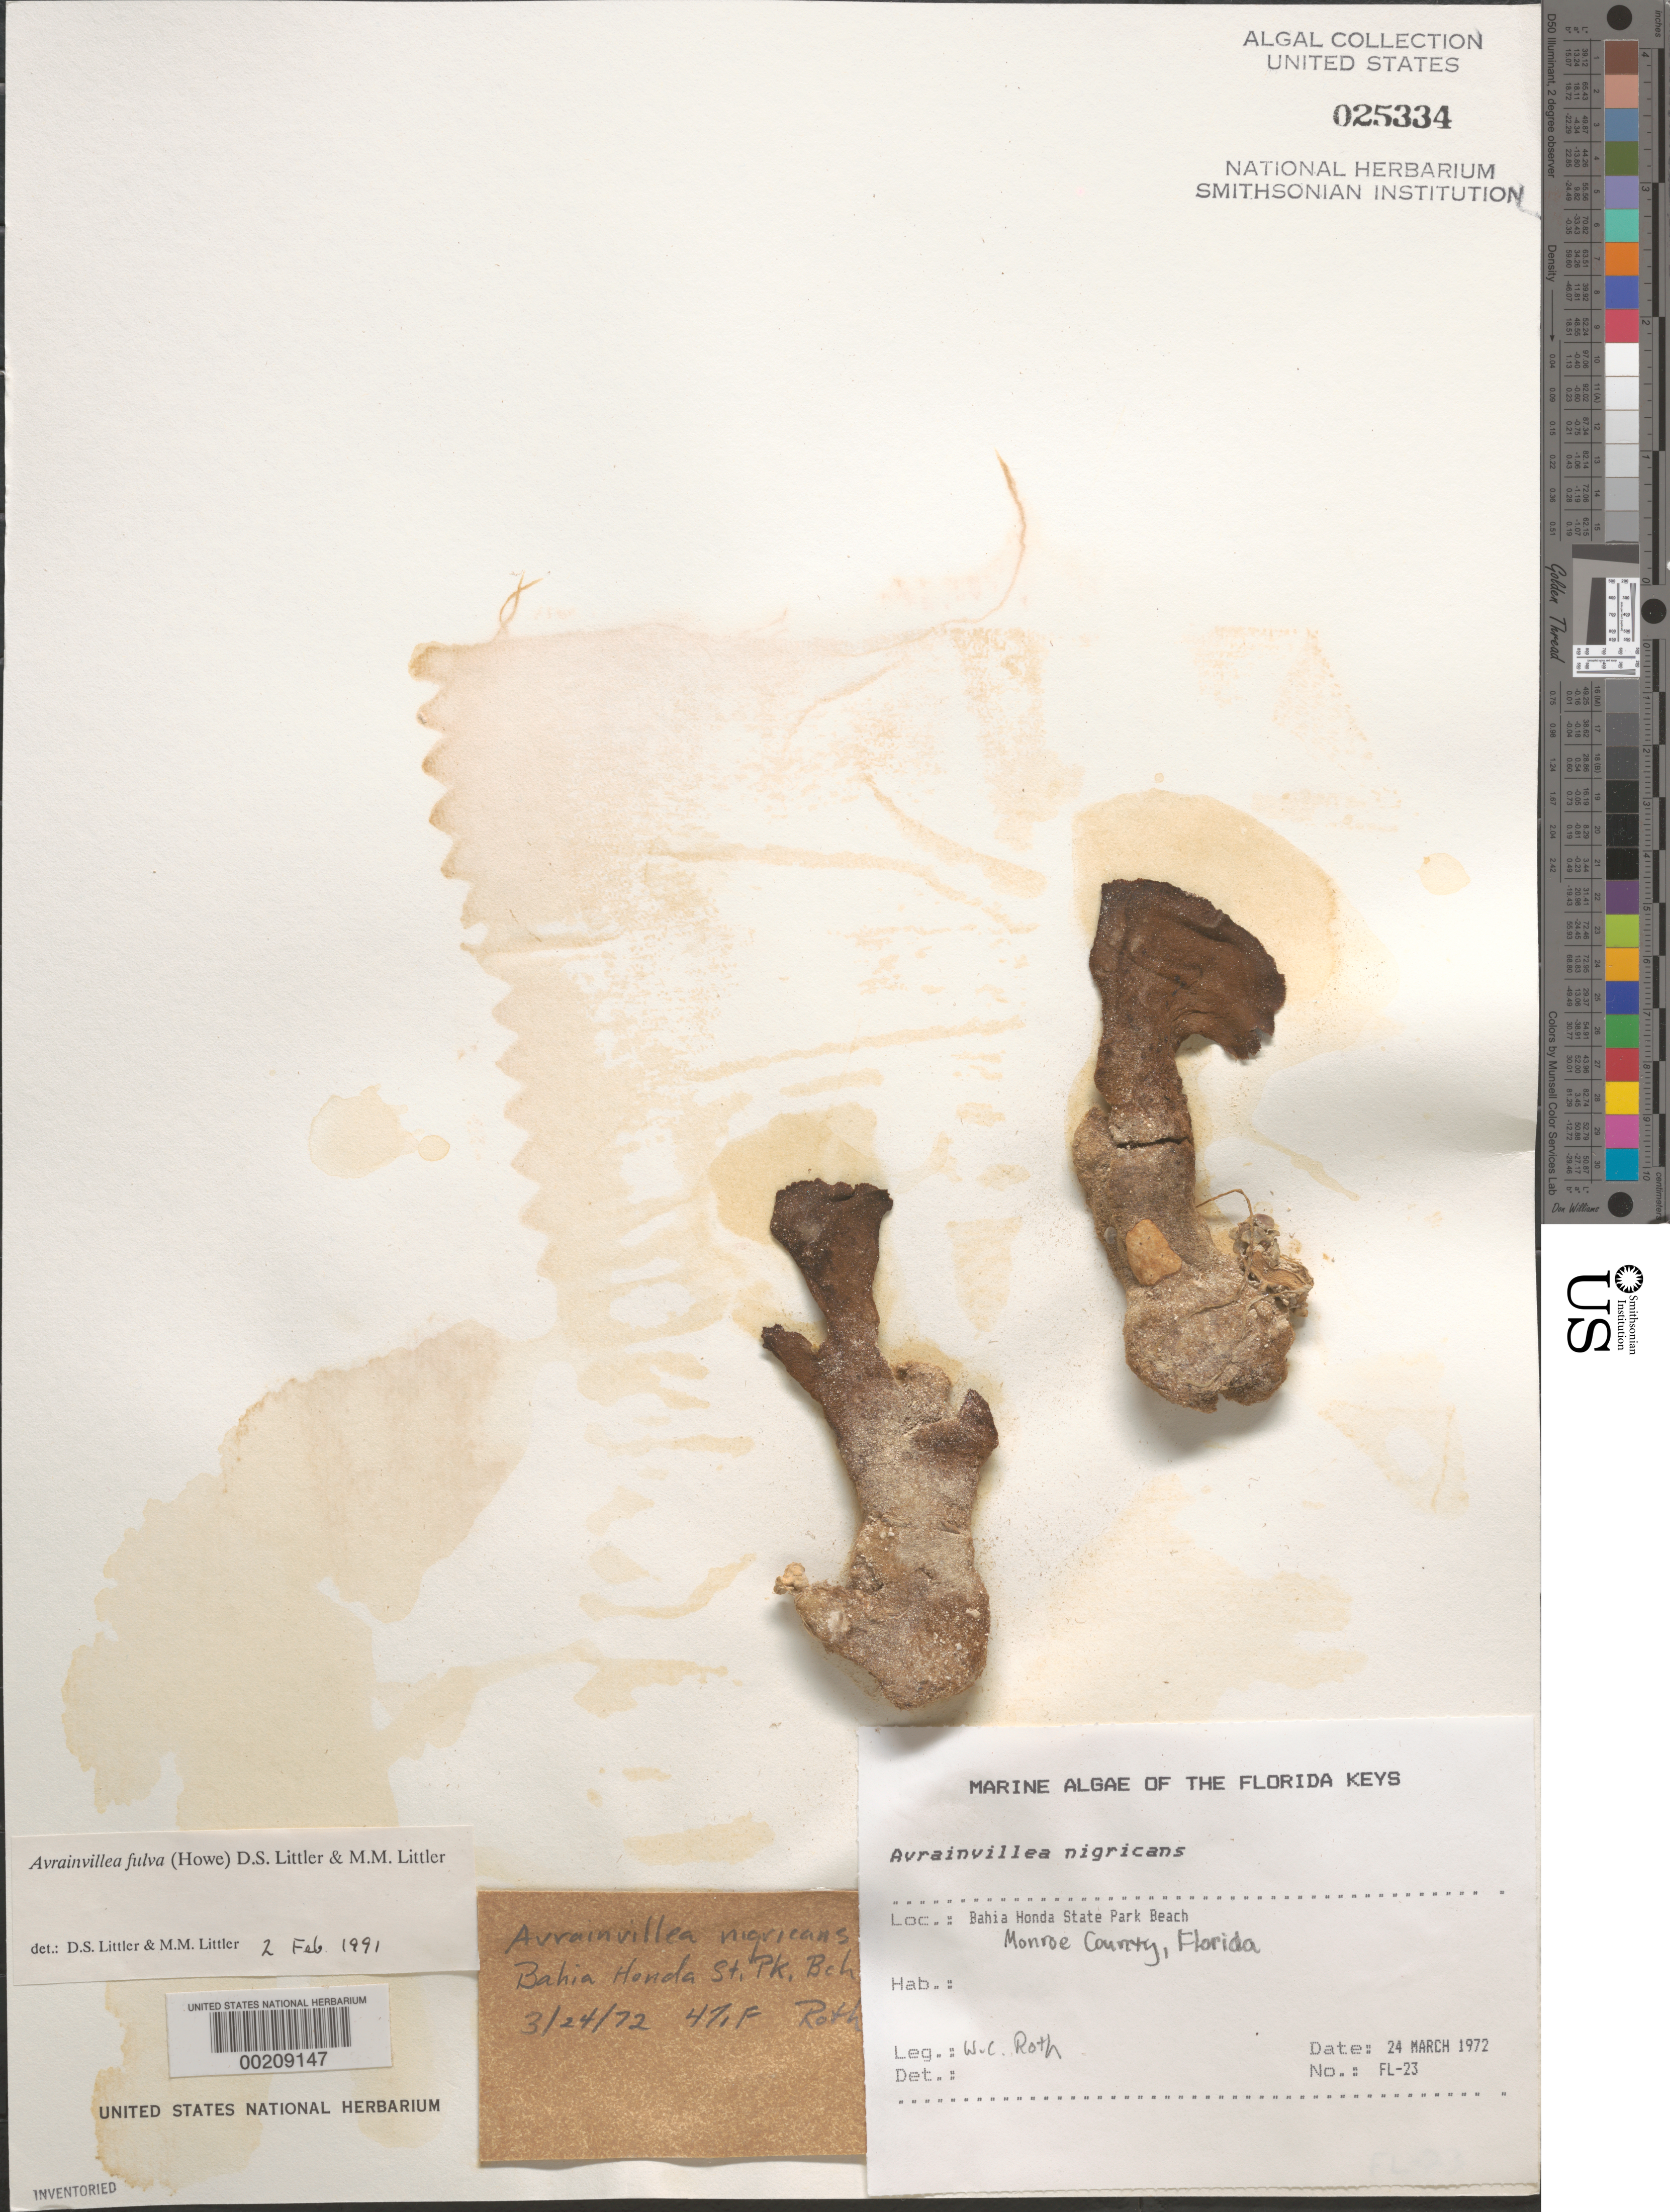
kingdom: Plantae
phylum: Chlorophyta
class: Ulvophyceae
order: Bryopsidales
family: Dichotomosiphonaceae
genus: Avrainvillea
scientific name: Avrainvillea fulva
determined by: Littler, D. S.; Littler, M. M.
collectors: W. C. Roth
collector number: Fl-23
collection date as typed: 24 Mar 1972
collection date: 1972-03-24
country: United States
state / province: Florida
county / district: Monroe County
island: Bahia Honda Key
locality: Bahia Honda State Park beach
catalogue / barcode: US 25334